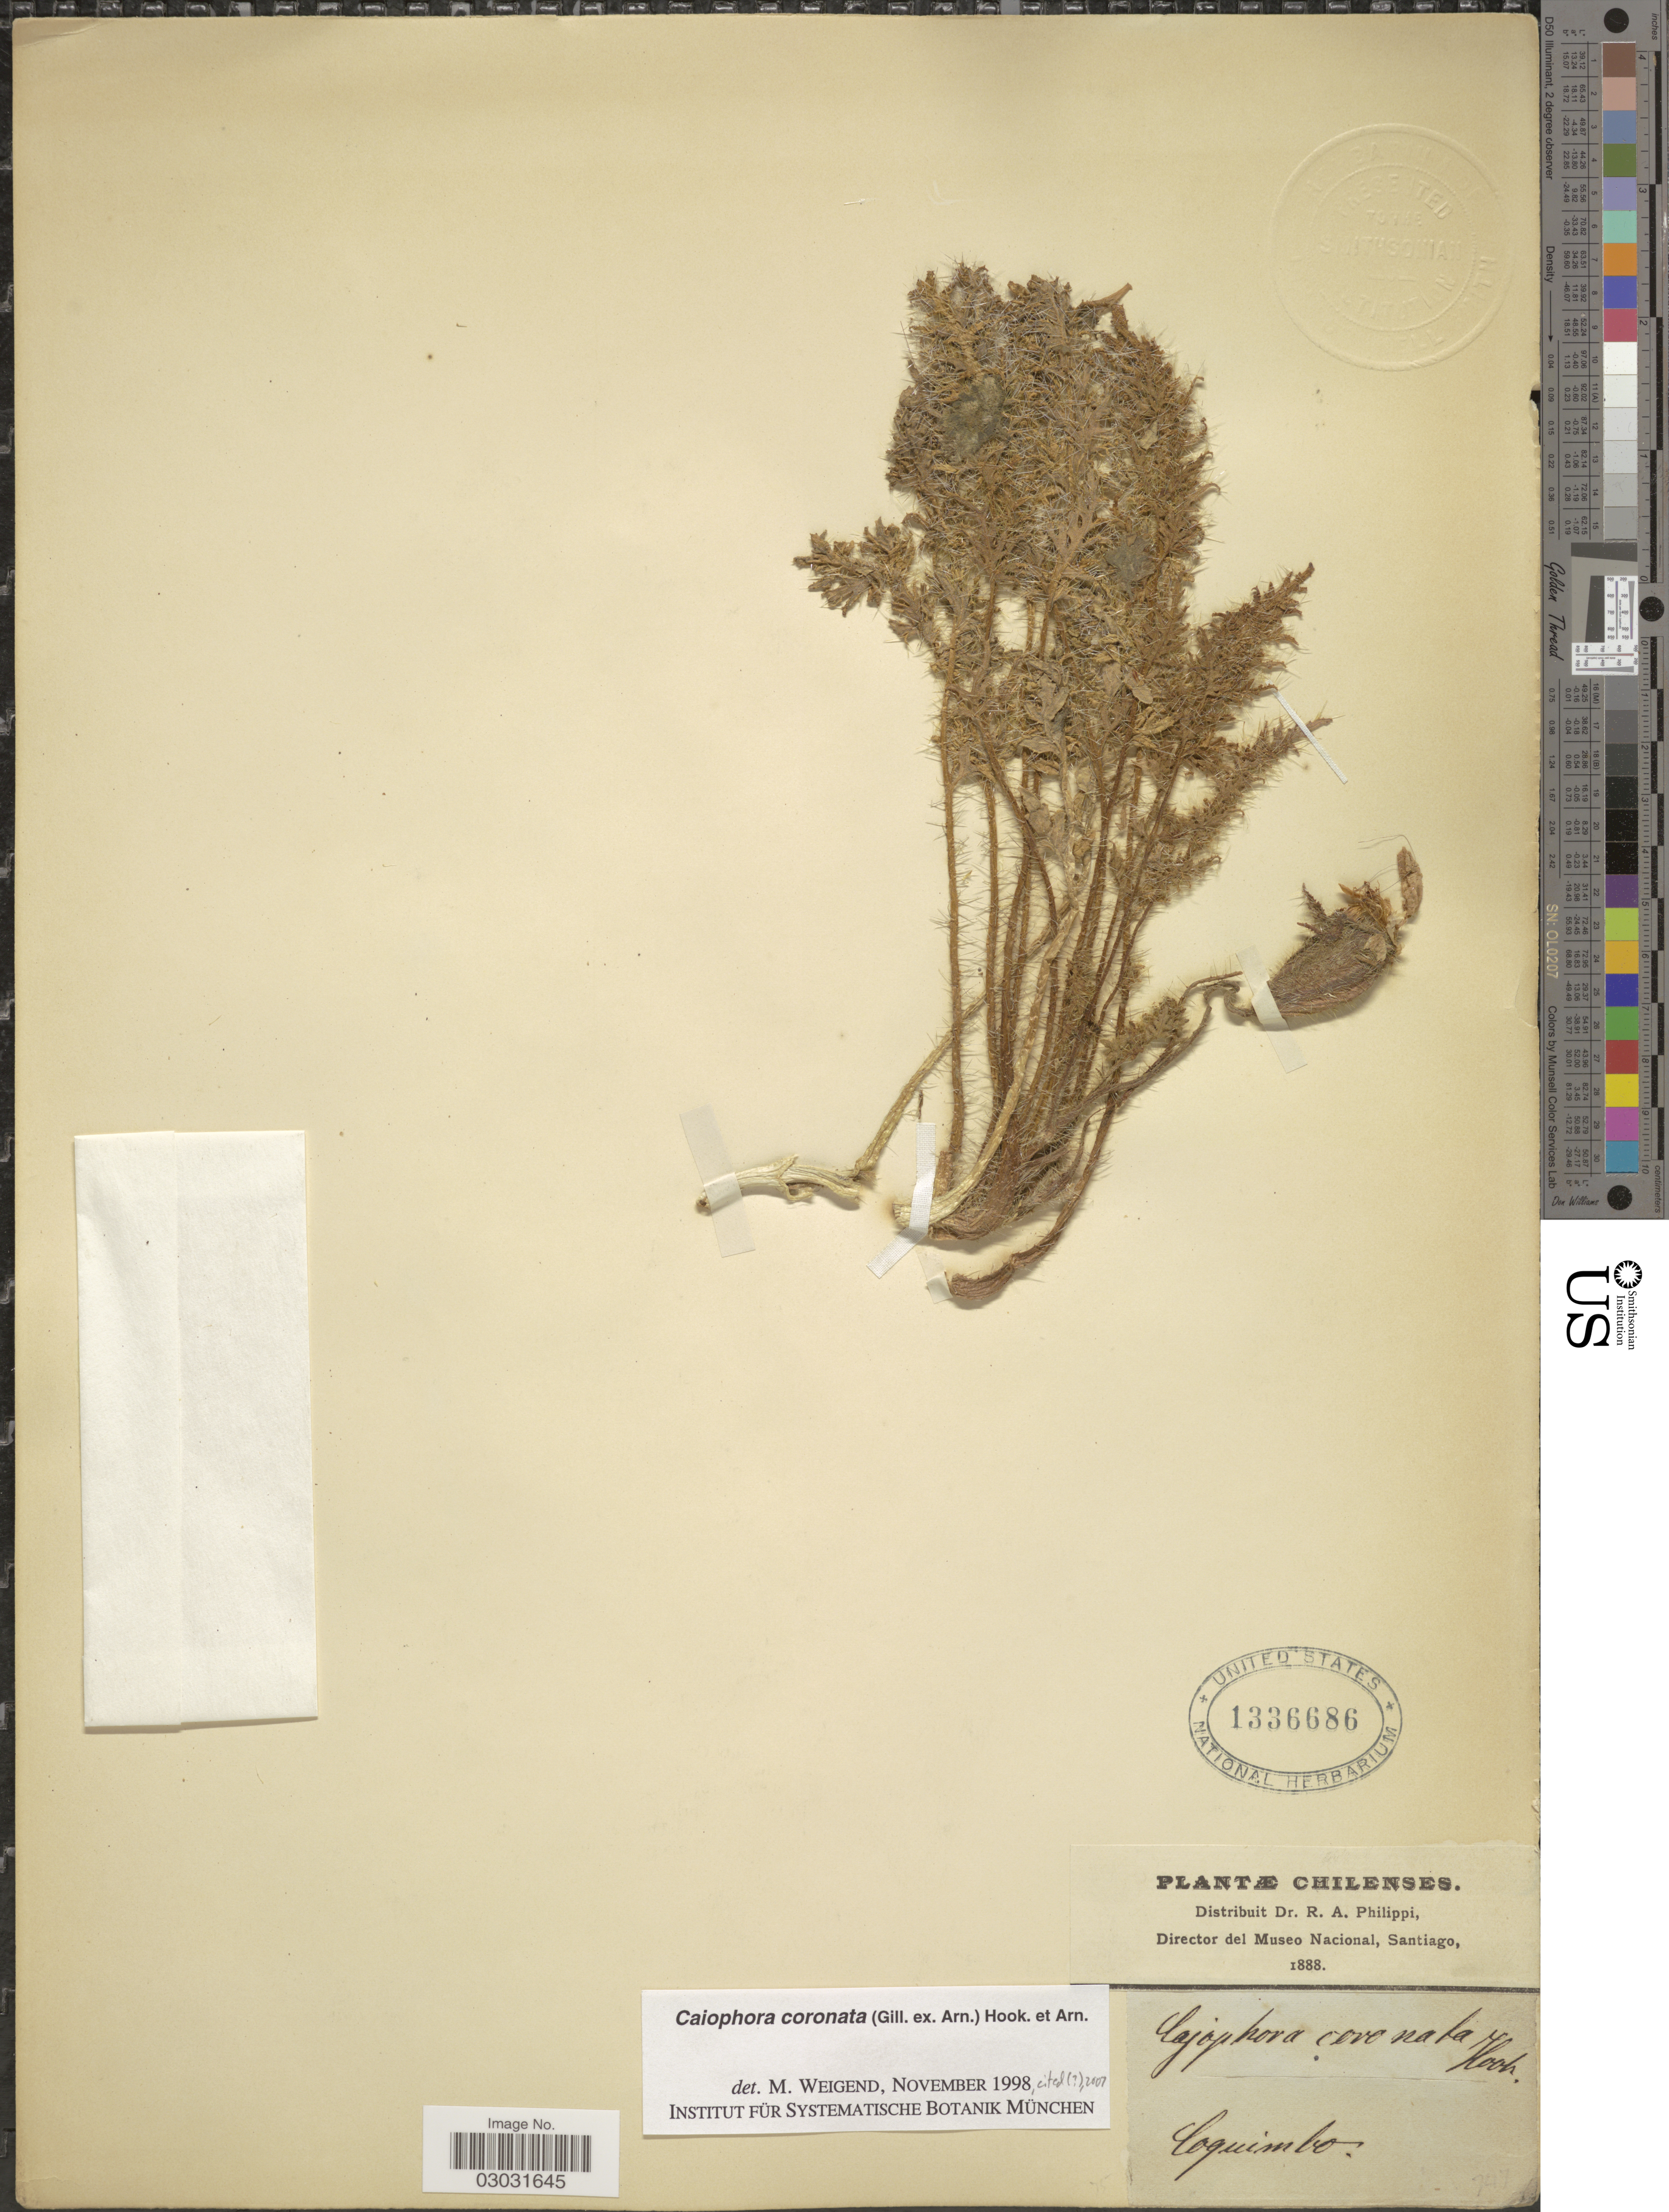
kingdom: Plantae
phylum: Tracheophyta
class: Magnoliopsida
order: Cornales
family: Loasaceae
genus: Caiophora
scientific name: Caiophora coronata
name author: (Gillies ex Arn.) Hook. & Arn.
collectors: R. A. Philippi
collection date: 1888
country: Chile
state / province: Coquimbo (IV)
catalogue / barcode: US 1336686